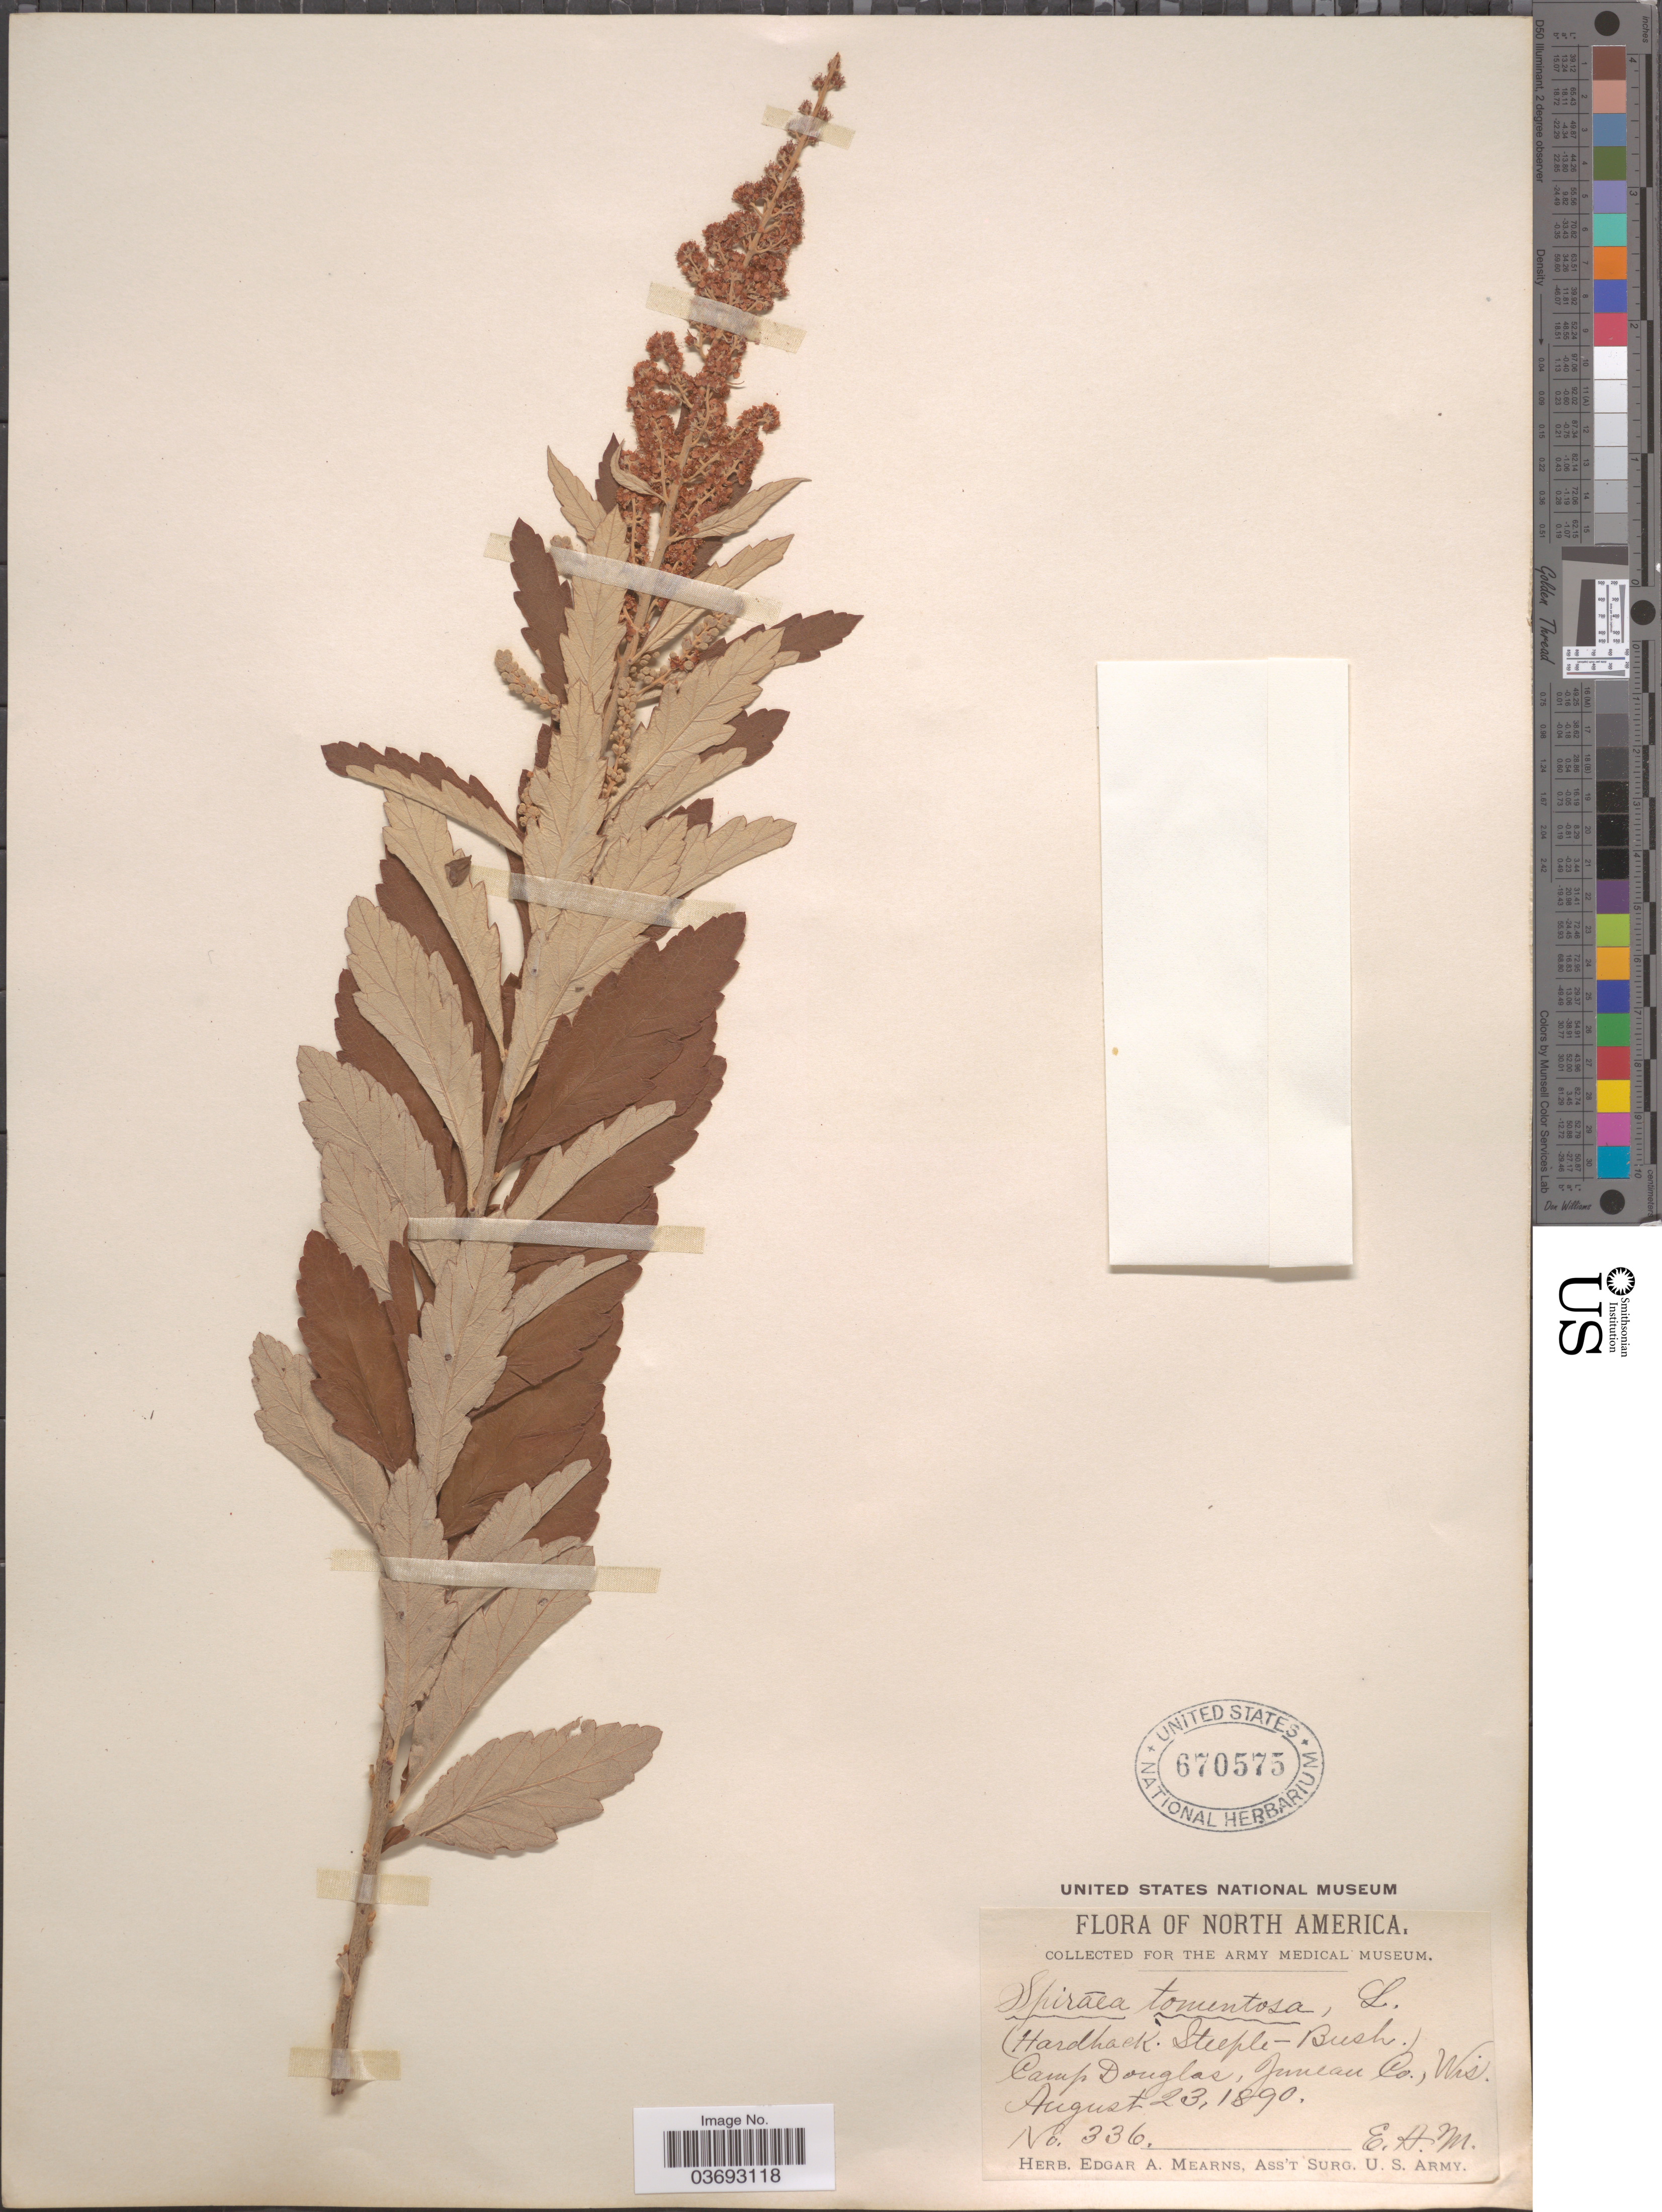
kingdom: Plantae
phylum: Tracheophyta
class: Magnoliopsida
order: Rosales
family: Rosaceae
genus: Spiraea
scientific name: Spiraea tomentosa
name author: L.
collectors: E. A. Mearns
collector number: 336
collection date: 1890-08-23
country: United States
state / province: Wisconsin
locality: Camp Douglas, Juneau Co.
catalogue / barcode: US 670575